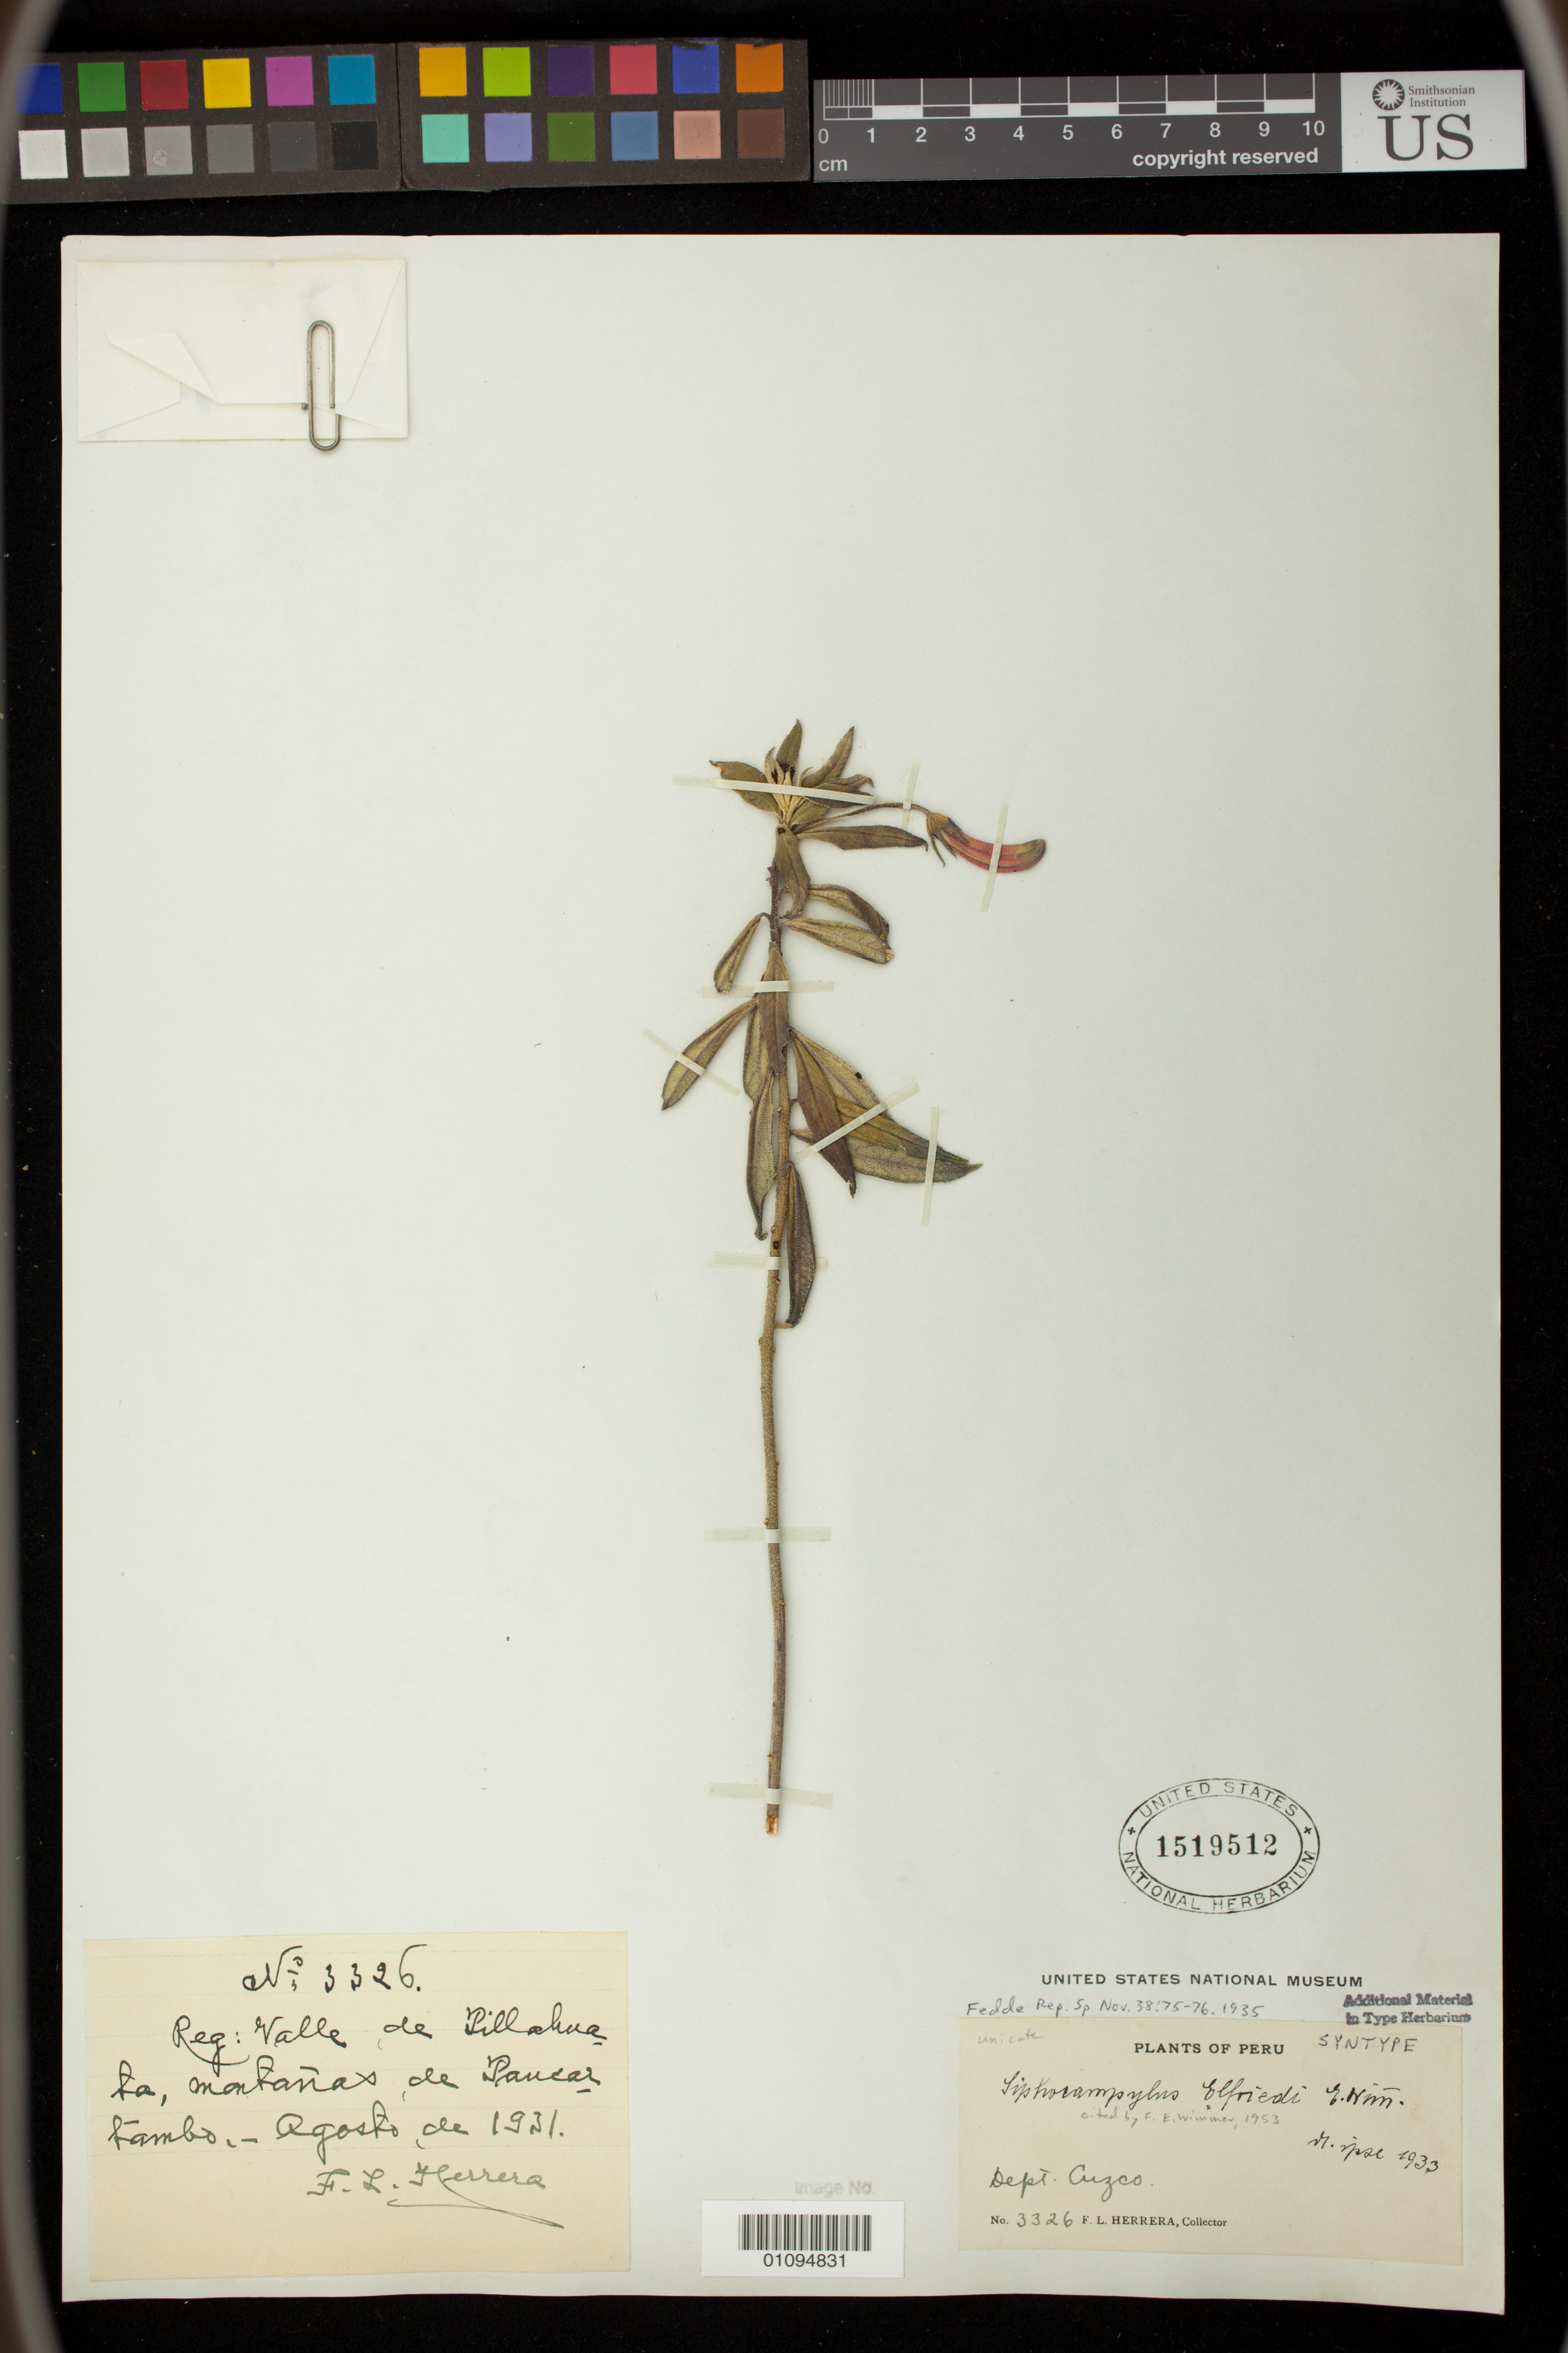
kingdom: Plantae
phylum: Tracheophyta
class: Magnoliopsida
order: Asterales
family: Campanulaceae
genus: Siphocampylus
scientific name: Siphocampylus elfriedi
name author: E. Wimm.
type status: Syntype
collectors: F. L. Herrera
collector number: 3326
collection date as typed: Aug 1931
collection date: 1931-08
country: Peru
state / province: Cusco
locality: Valle de Tillahuala, montanas de Paucartambo (sp?).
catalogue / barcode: US 1519512